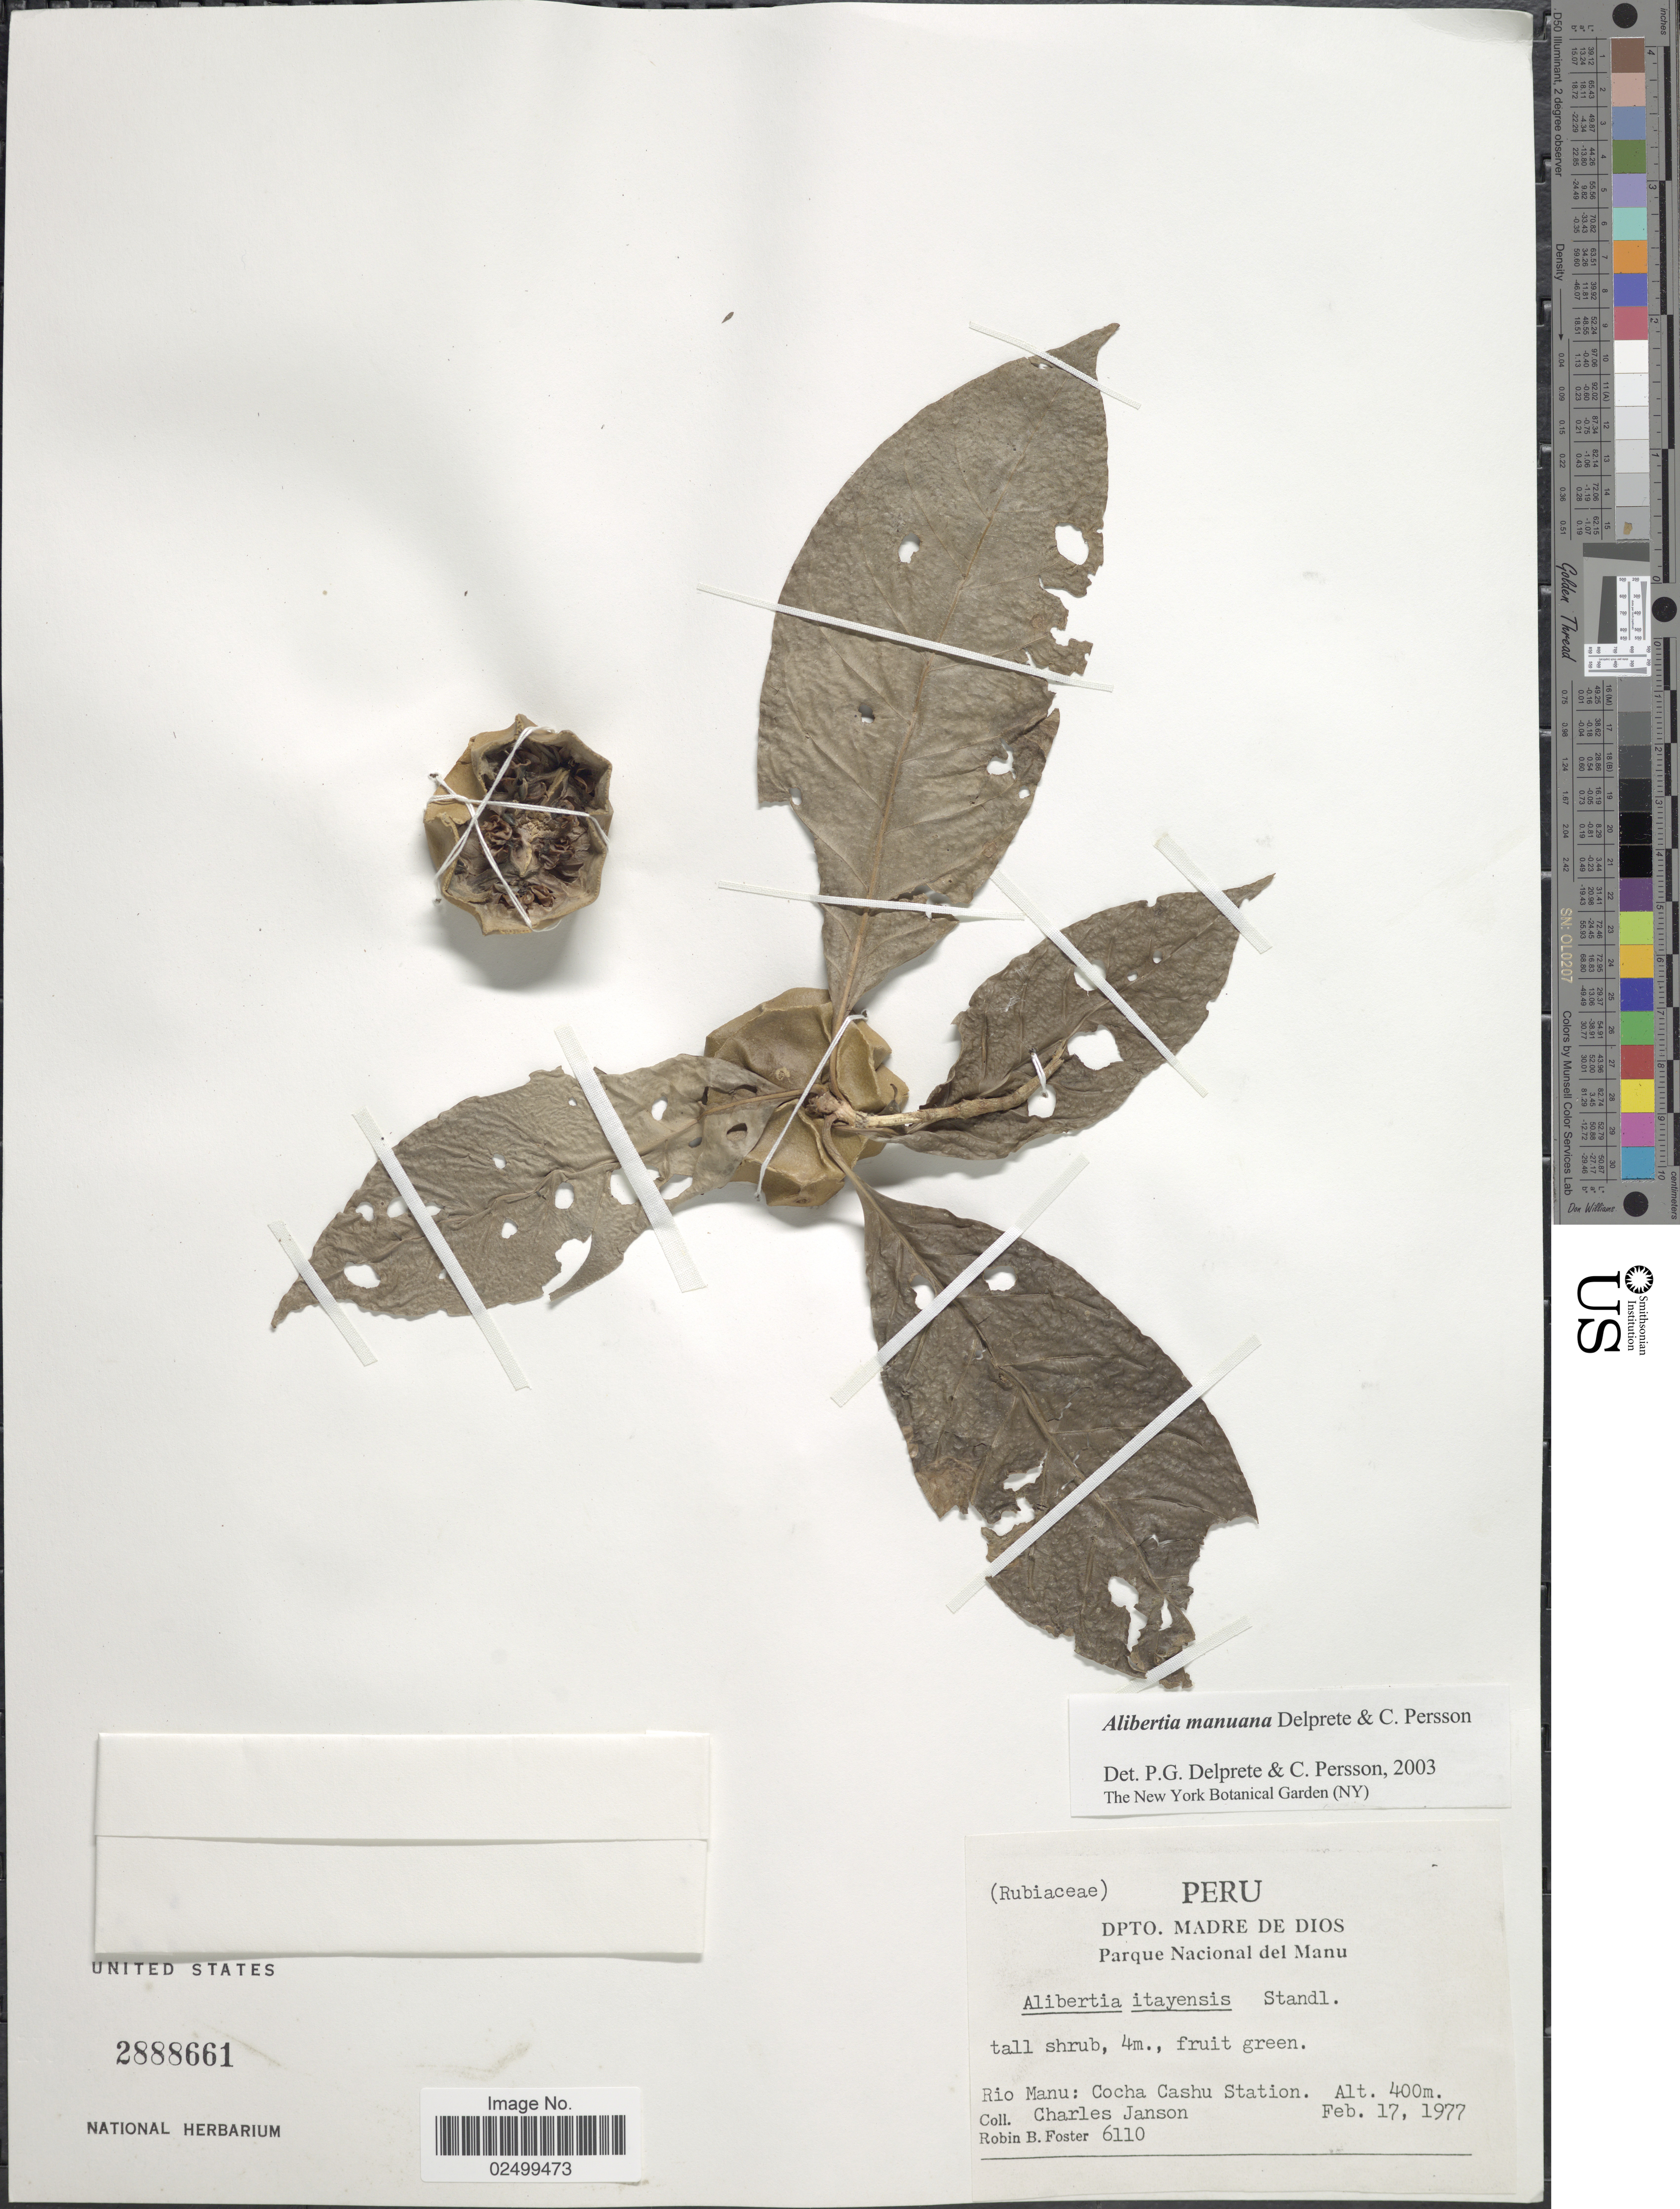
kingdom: Plantae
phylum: Tracheophyta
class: Magnoliopsida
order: Gentianales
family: Rubiaceae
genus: Alibertia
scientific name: Alibertia manuana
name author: Delprete & C.H. Perss.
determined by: Delprete, P. G.; Persson, C. H.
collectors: C. Janson & R. B. Foster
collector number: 6110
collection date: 1977-02-17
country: Peru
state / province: Madre de Dios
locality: Dpto Madre De Dios, Parque Nacional del Manu, Rio Manu: Cocha Cashu Station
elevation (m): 400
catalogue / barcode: US 2888661